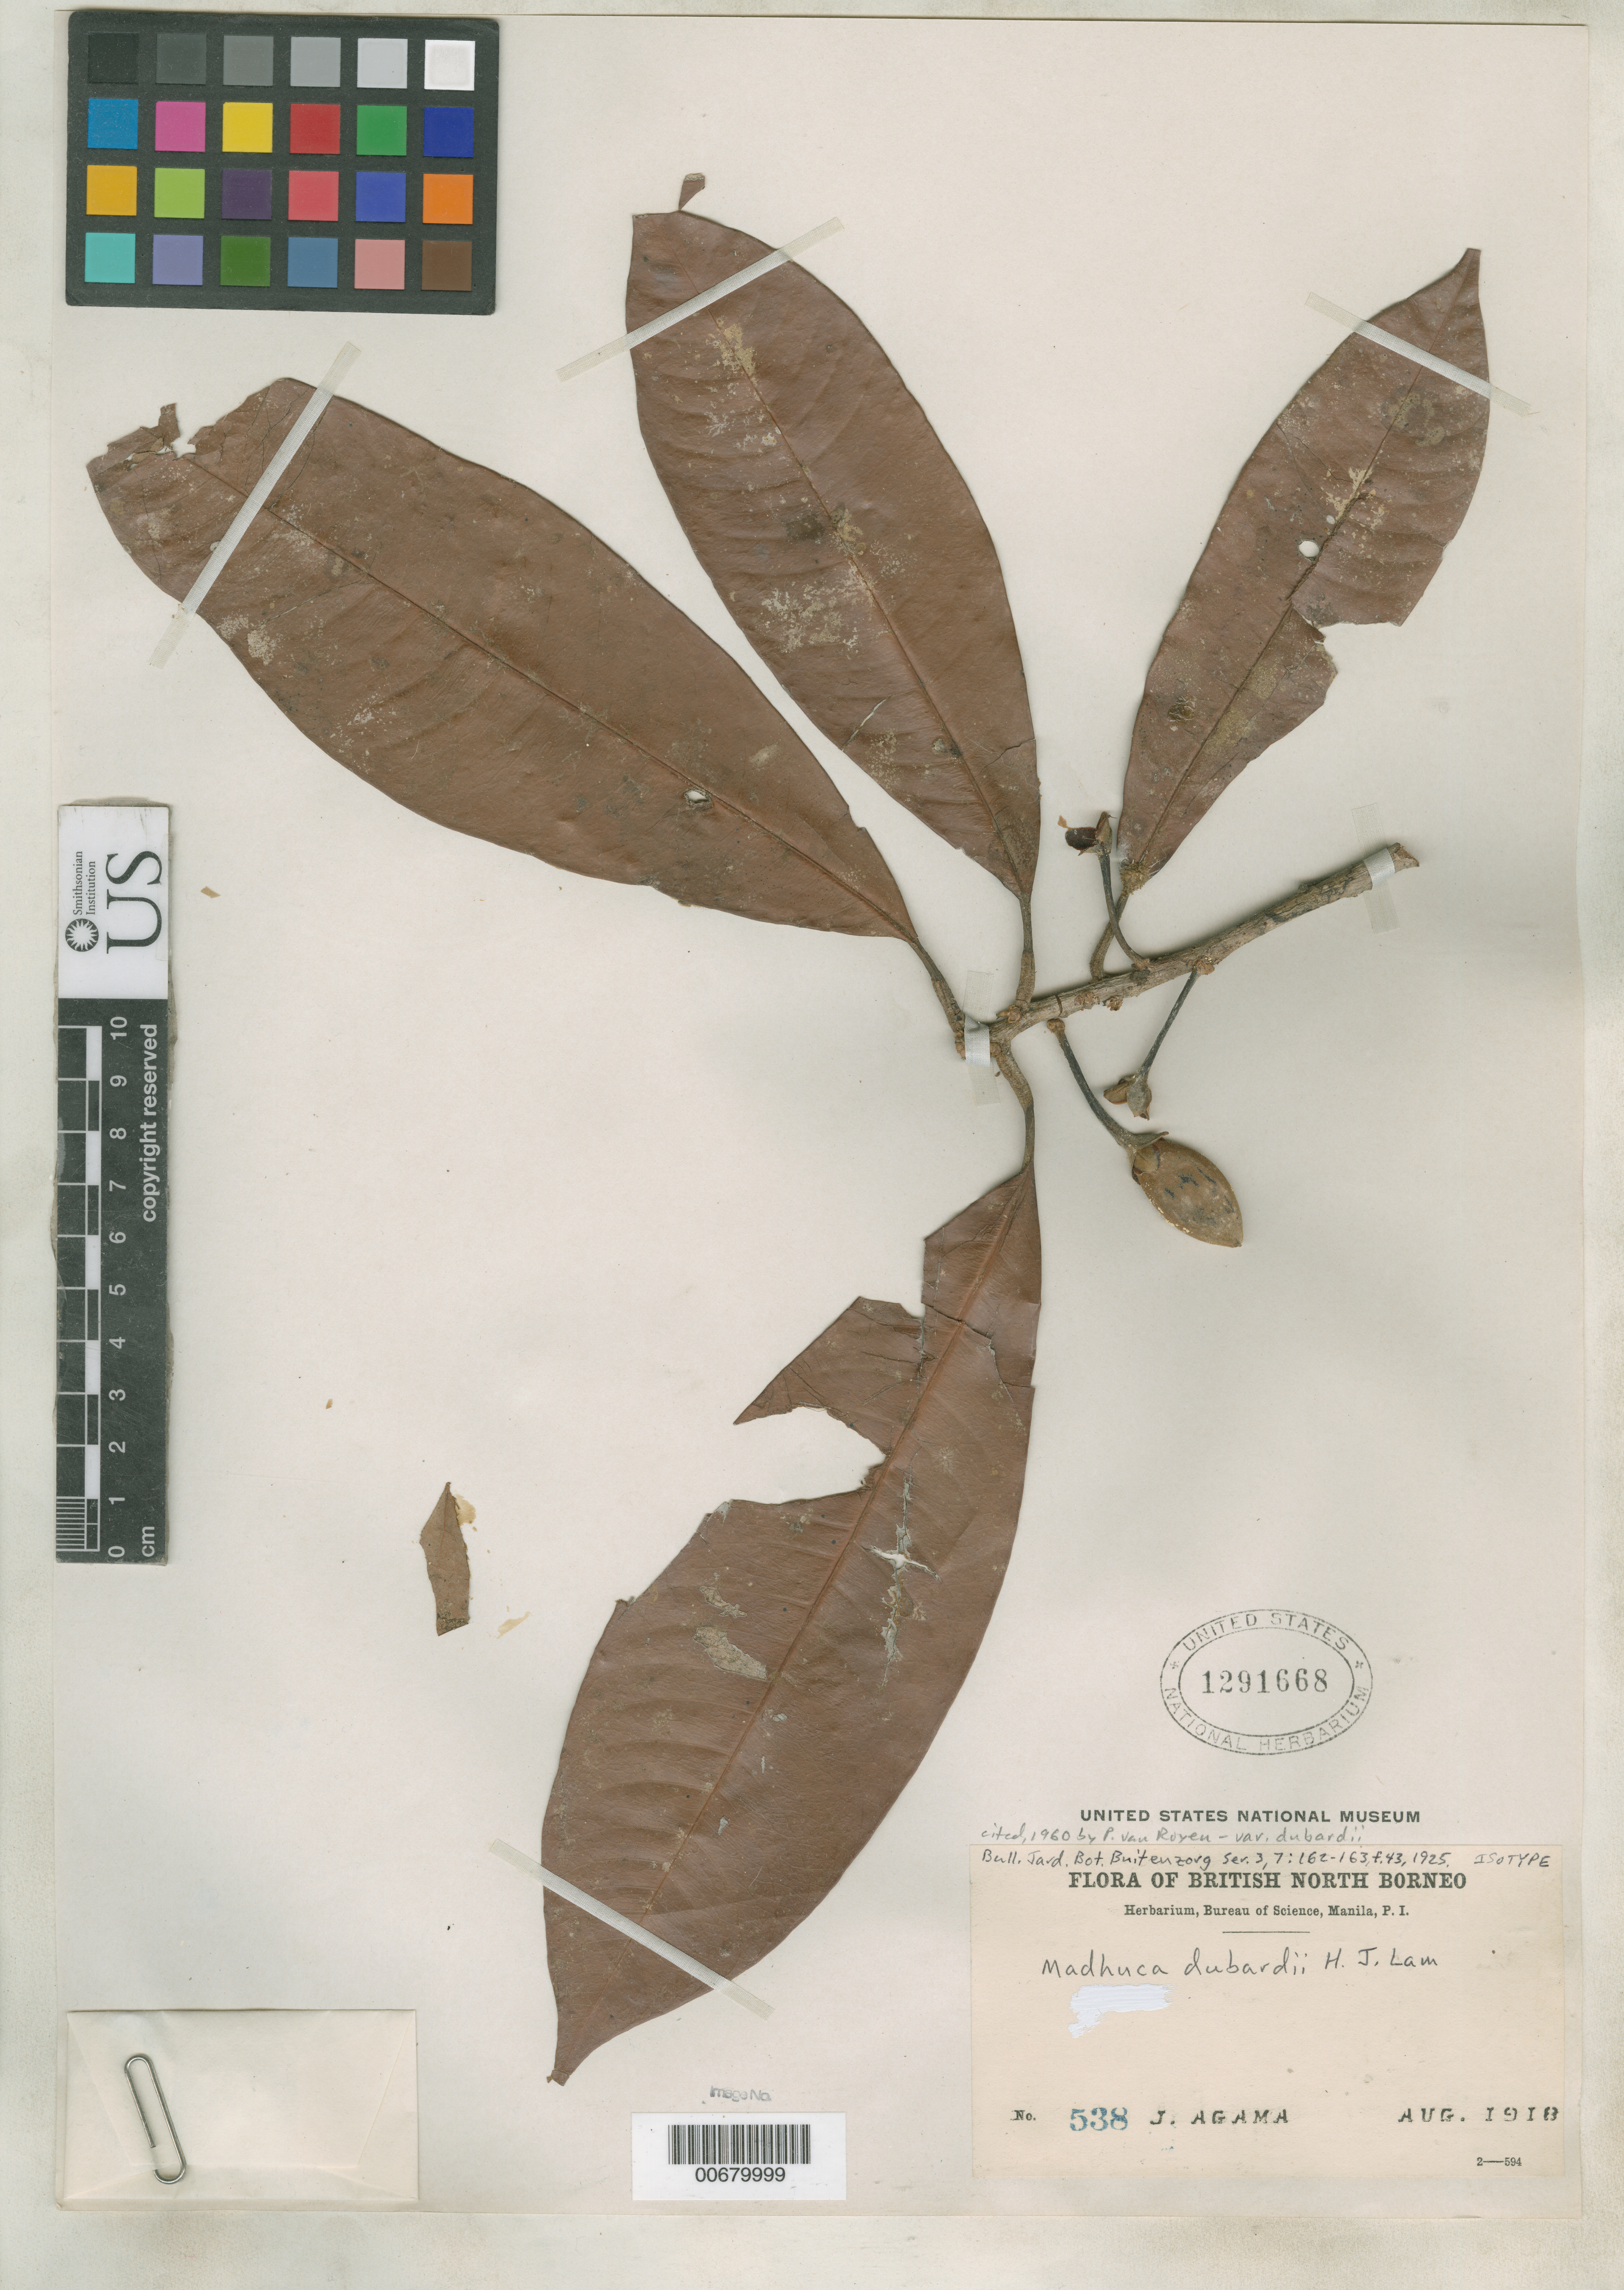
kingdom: Plantae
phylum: Tracheophyta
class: Magnoliopsida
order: Ericales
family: Sapotaceae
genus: Madhuca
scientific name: Madhuca dubardii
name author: H.J. Lam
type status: Isotype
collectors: J. Agama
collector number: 538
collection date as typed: Aug 1918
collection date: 1918-08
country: Malaysia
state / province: Sabah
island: Borneo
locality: "British North Borneo"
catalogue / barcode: US 1291668